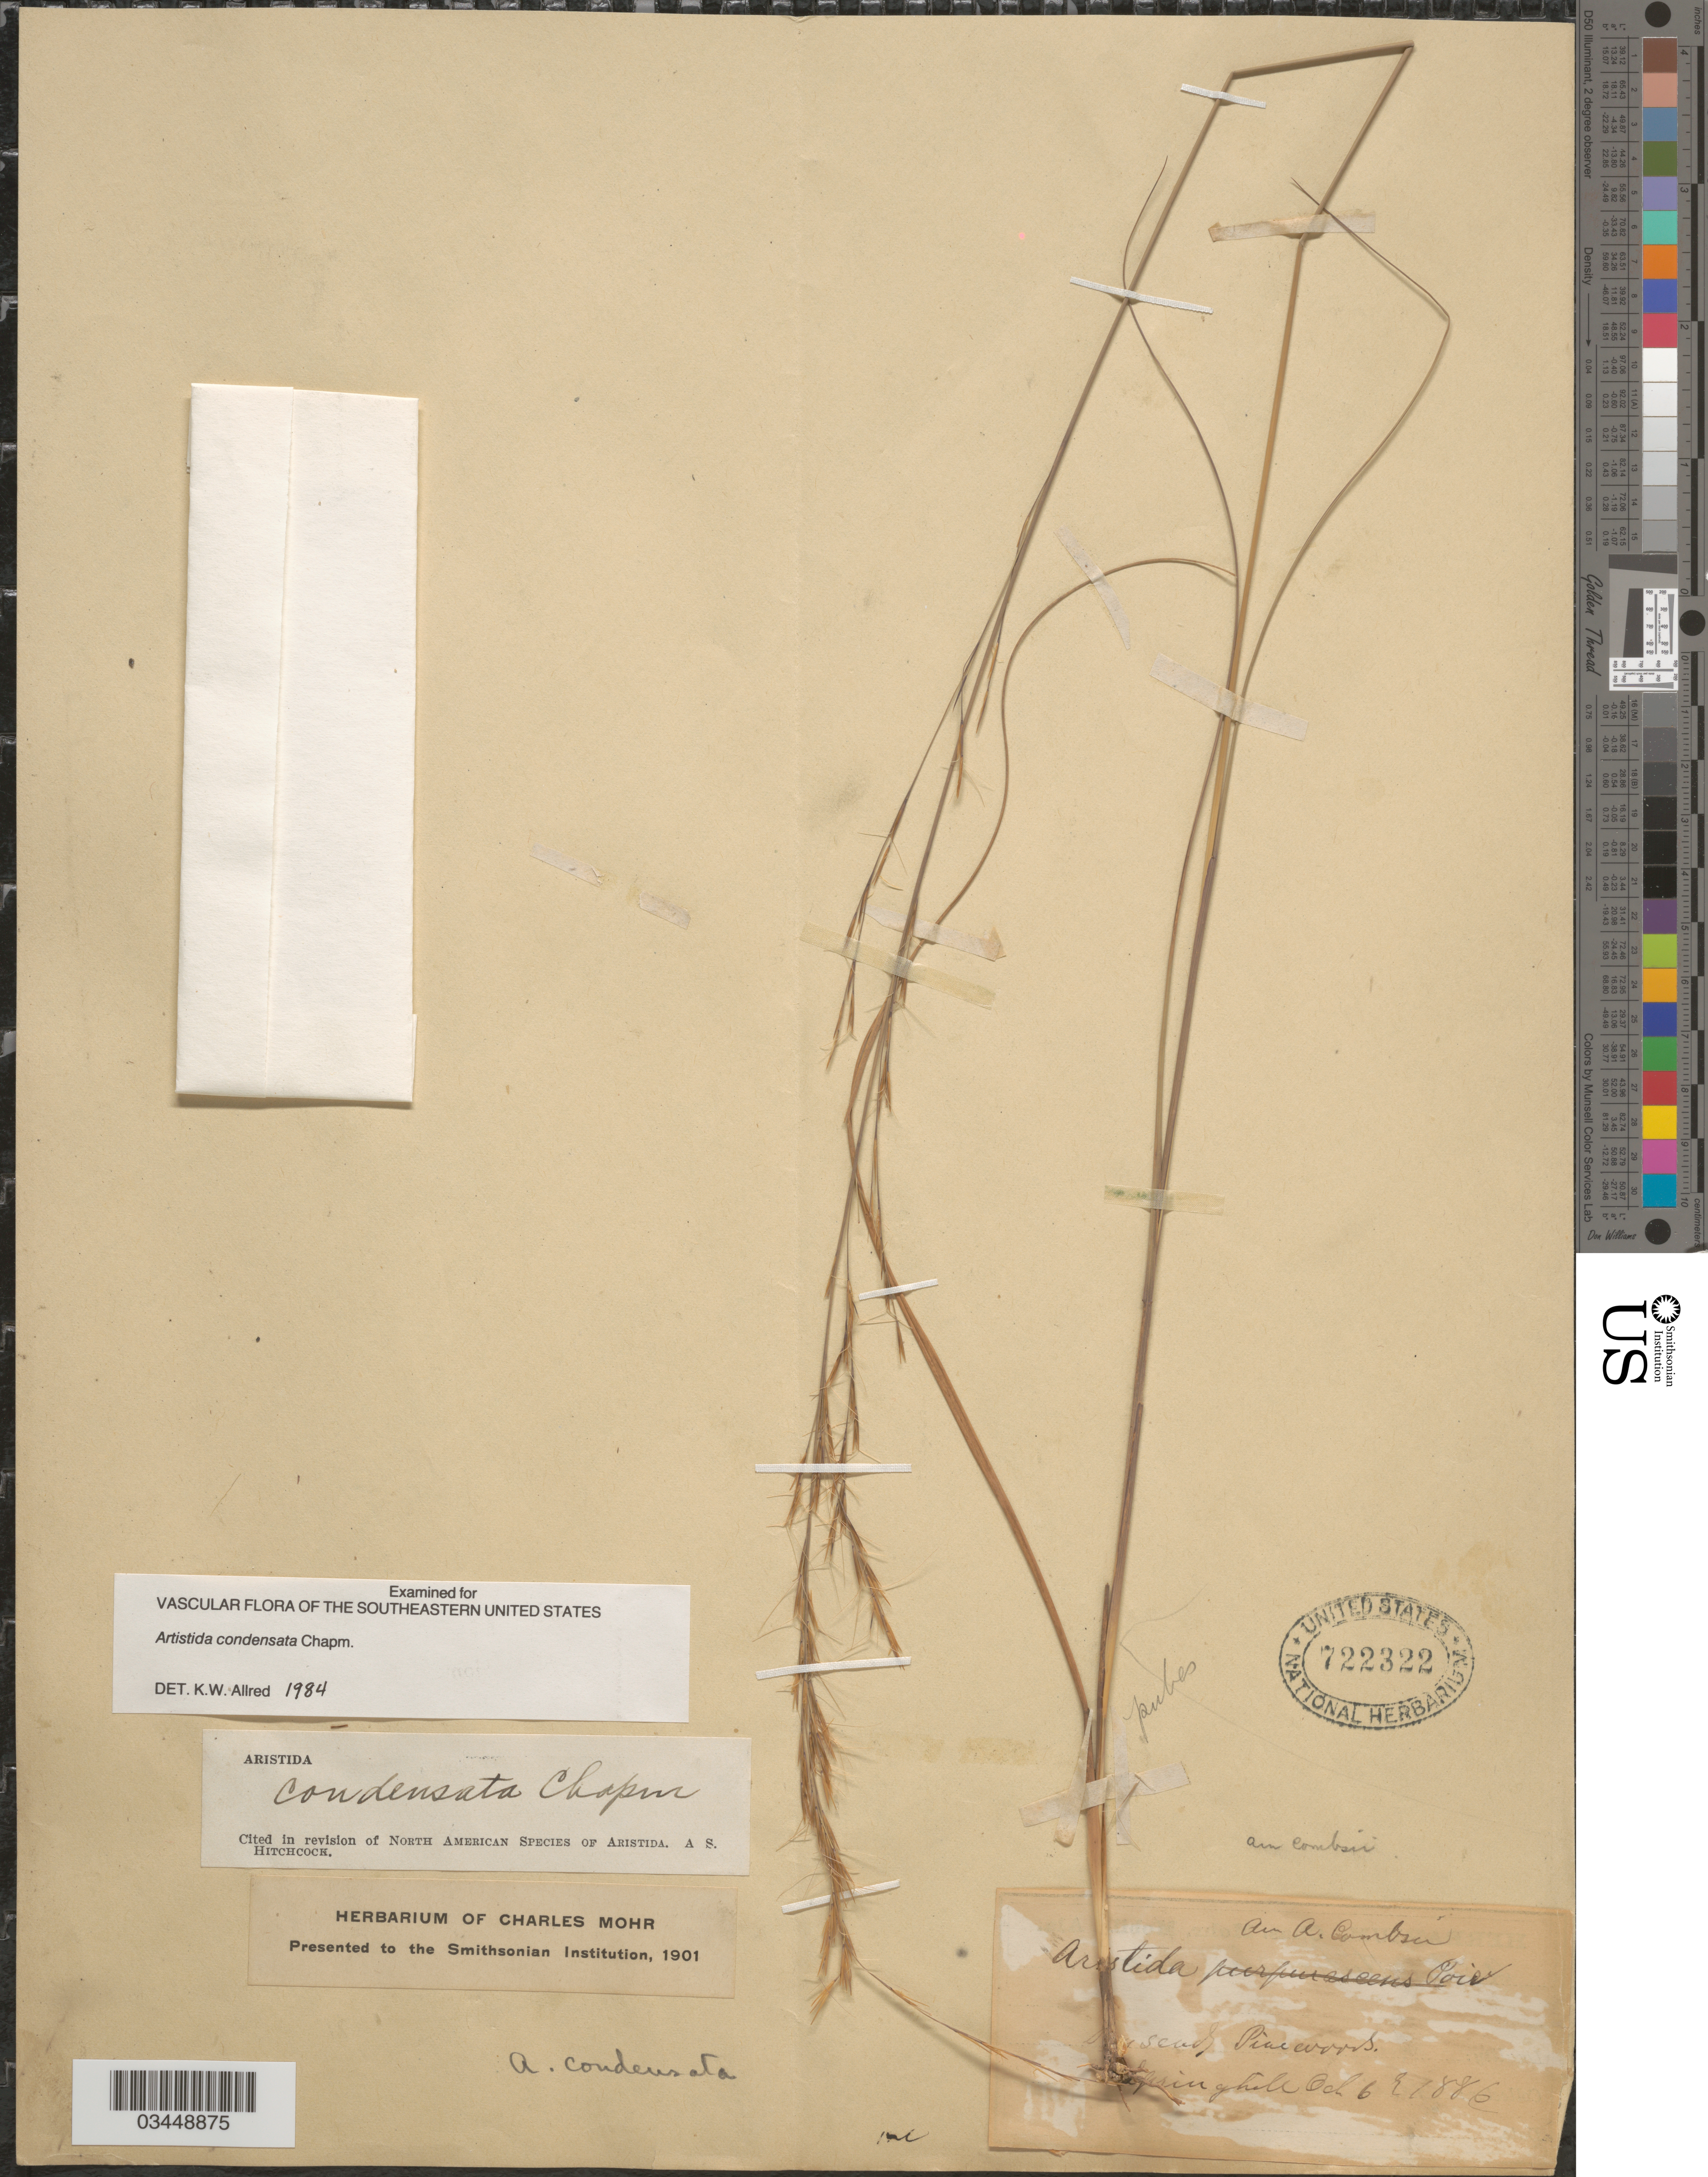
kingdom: Plantae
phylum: Tracheophyta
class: Liliopsida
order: Poales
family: Poaceae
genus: Aristida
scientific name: Aristida condensata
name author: Chapm.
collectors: ex herb. Charles Mohr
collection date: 1886-10-06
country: United States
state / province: Alabama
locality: Springhill. Pine woods.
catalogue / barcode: US 722322